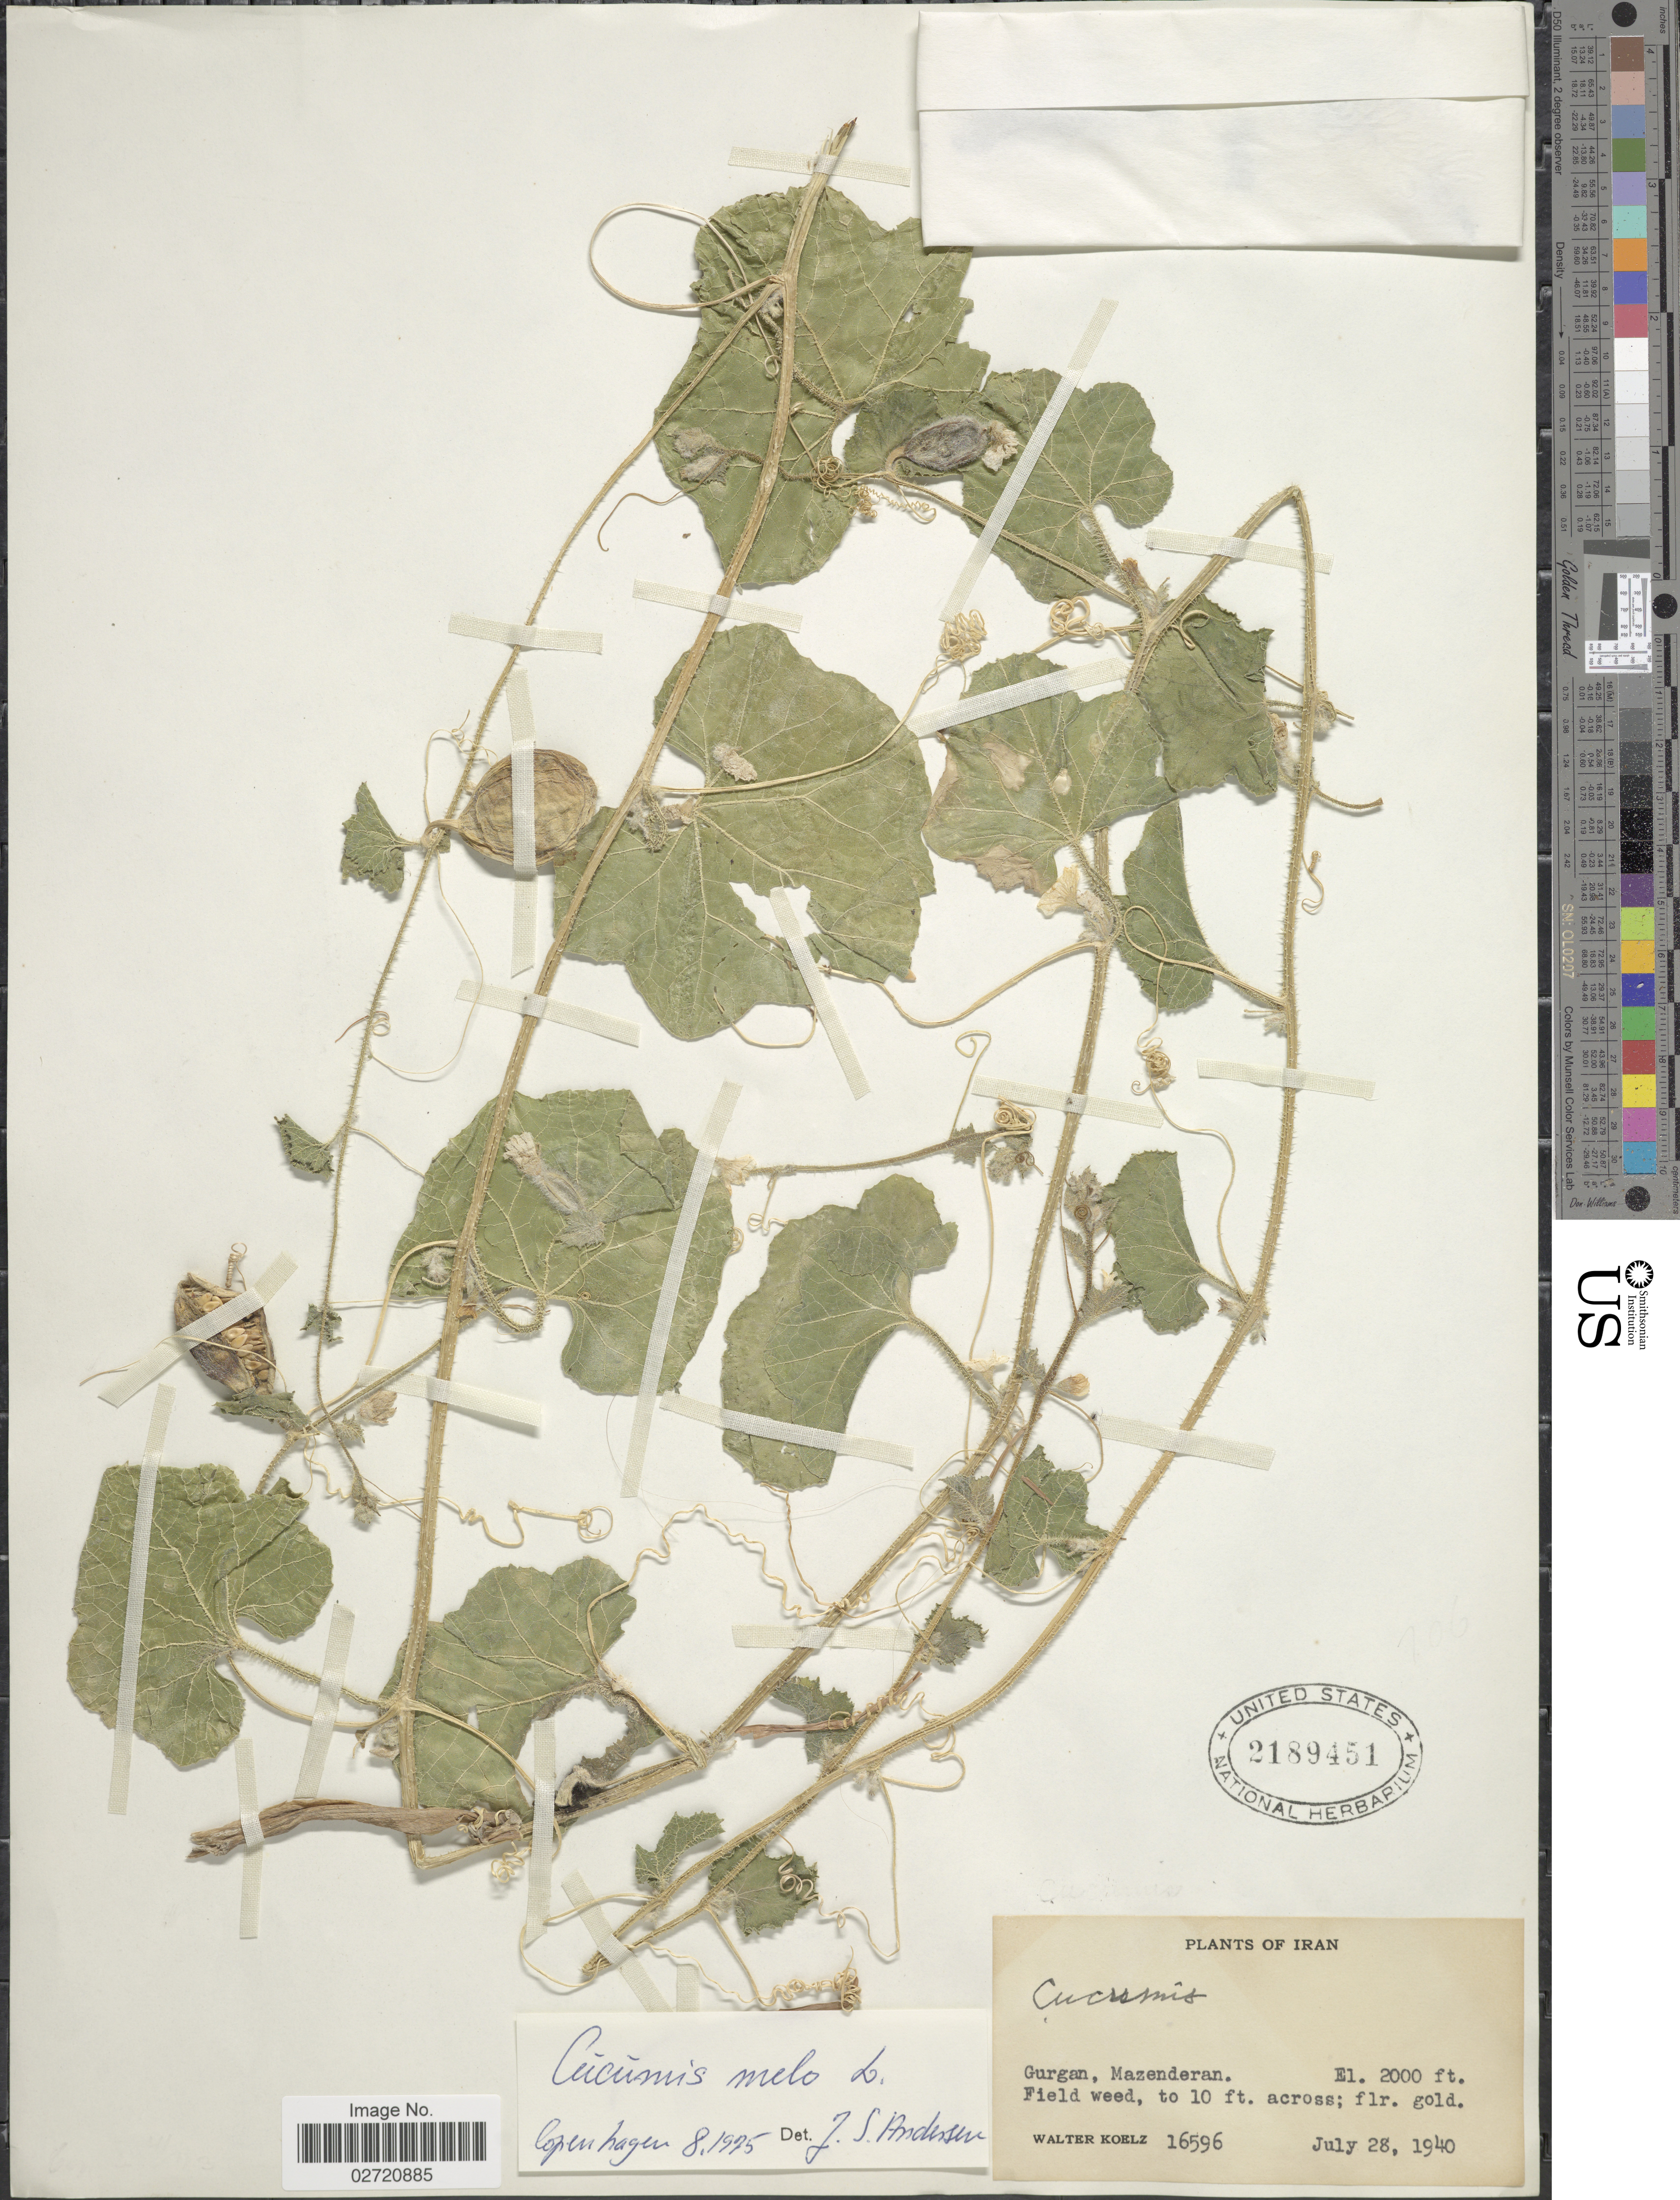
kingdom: Plantae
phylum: Tracheophyta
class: Magnoliopsida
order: Cucurbitales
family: Cucurbitaceae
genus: Cucumis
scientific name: Cucumis melo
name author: L.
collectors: W. N. Koelz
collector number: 16596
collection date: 1940-07-28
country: Iran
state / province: Mazandaran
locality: Gurgan, Mazenderan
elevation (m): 610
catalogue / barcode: US 2189451